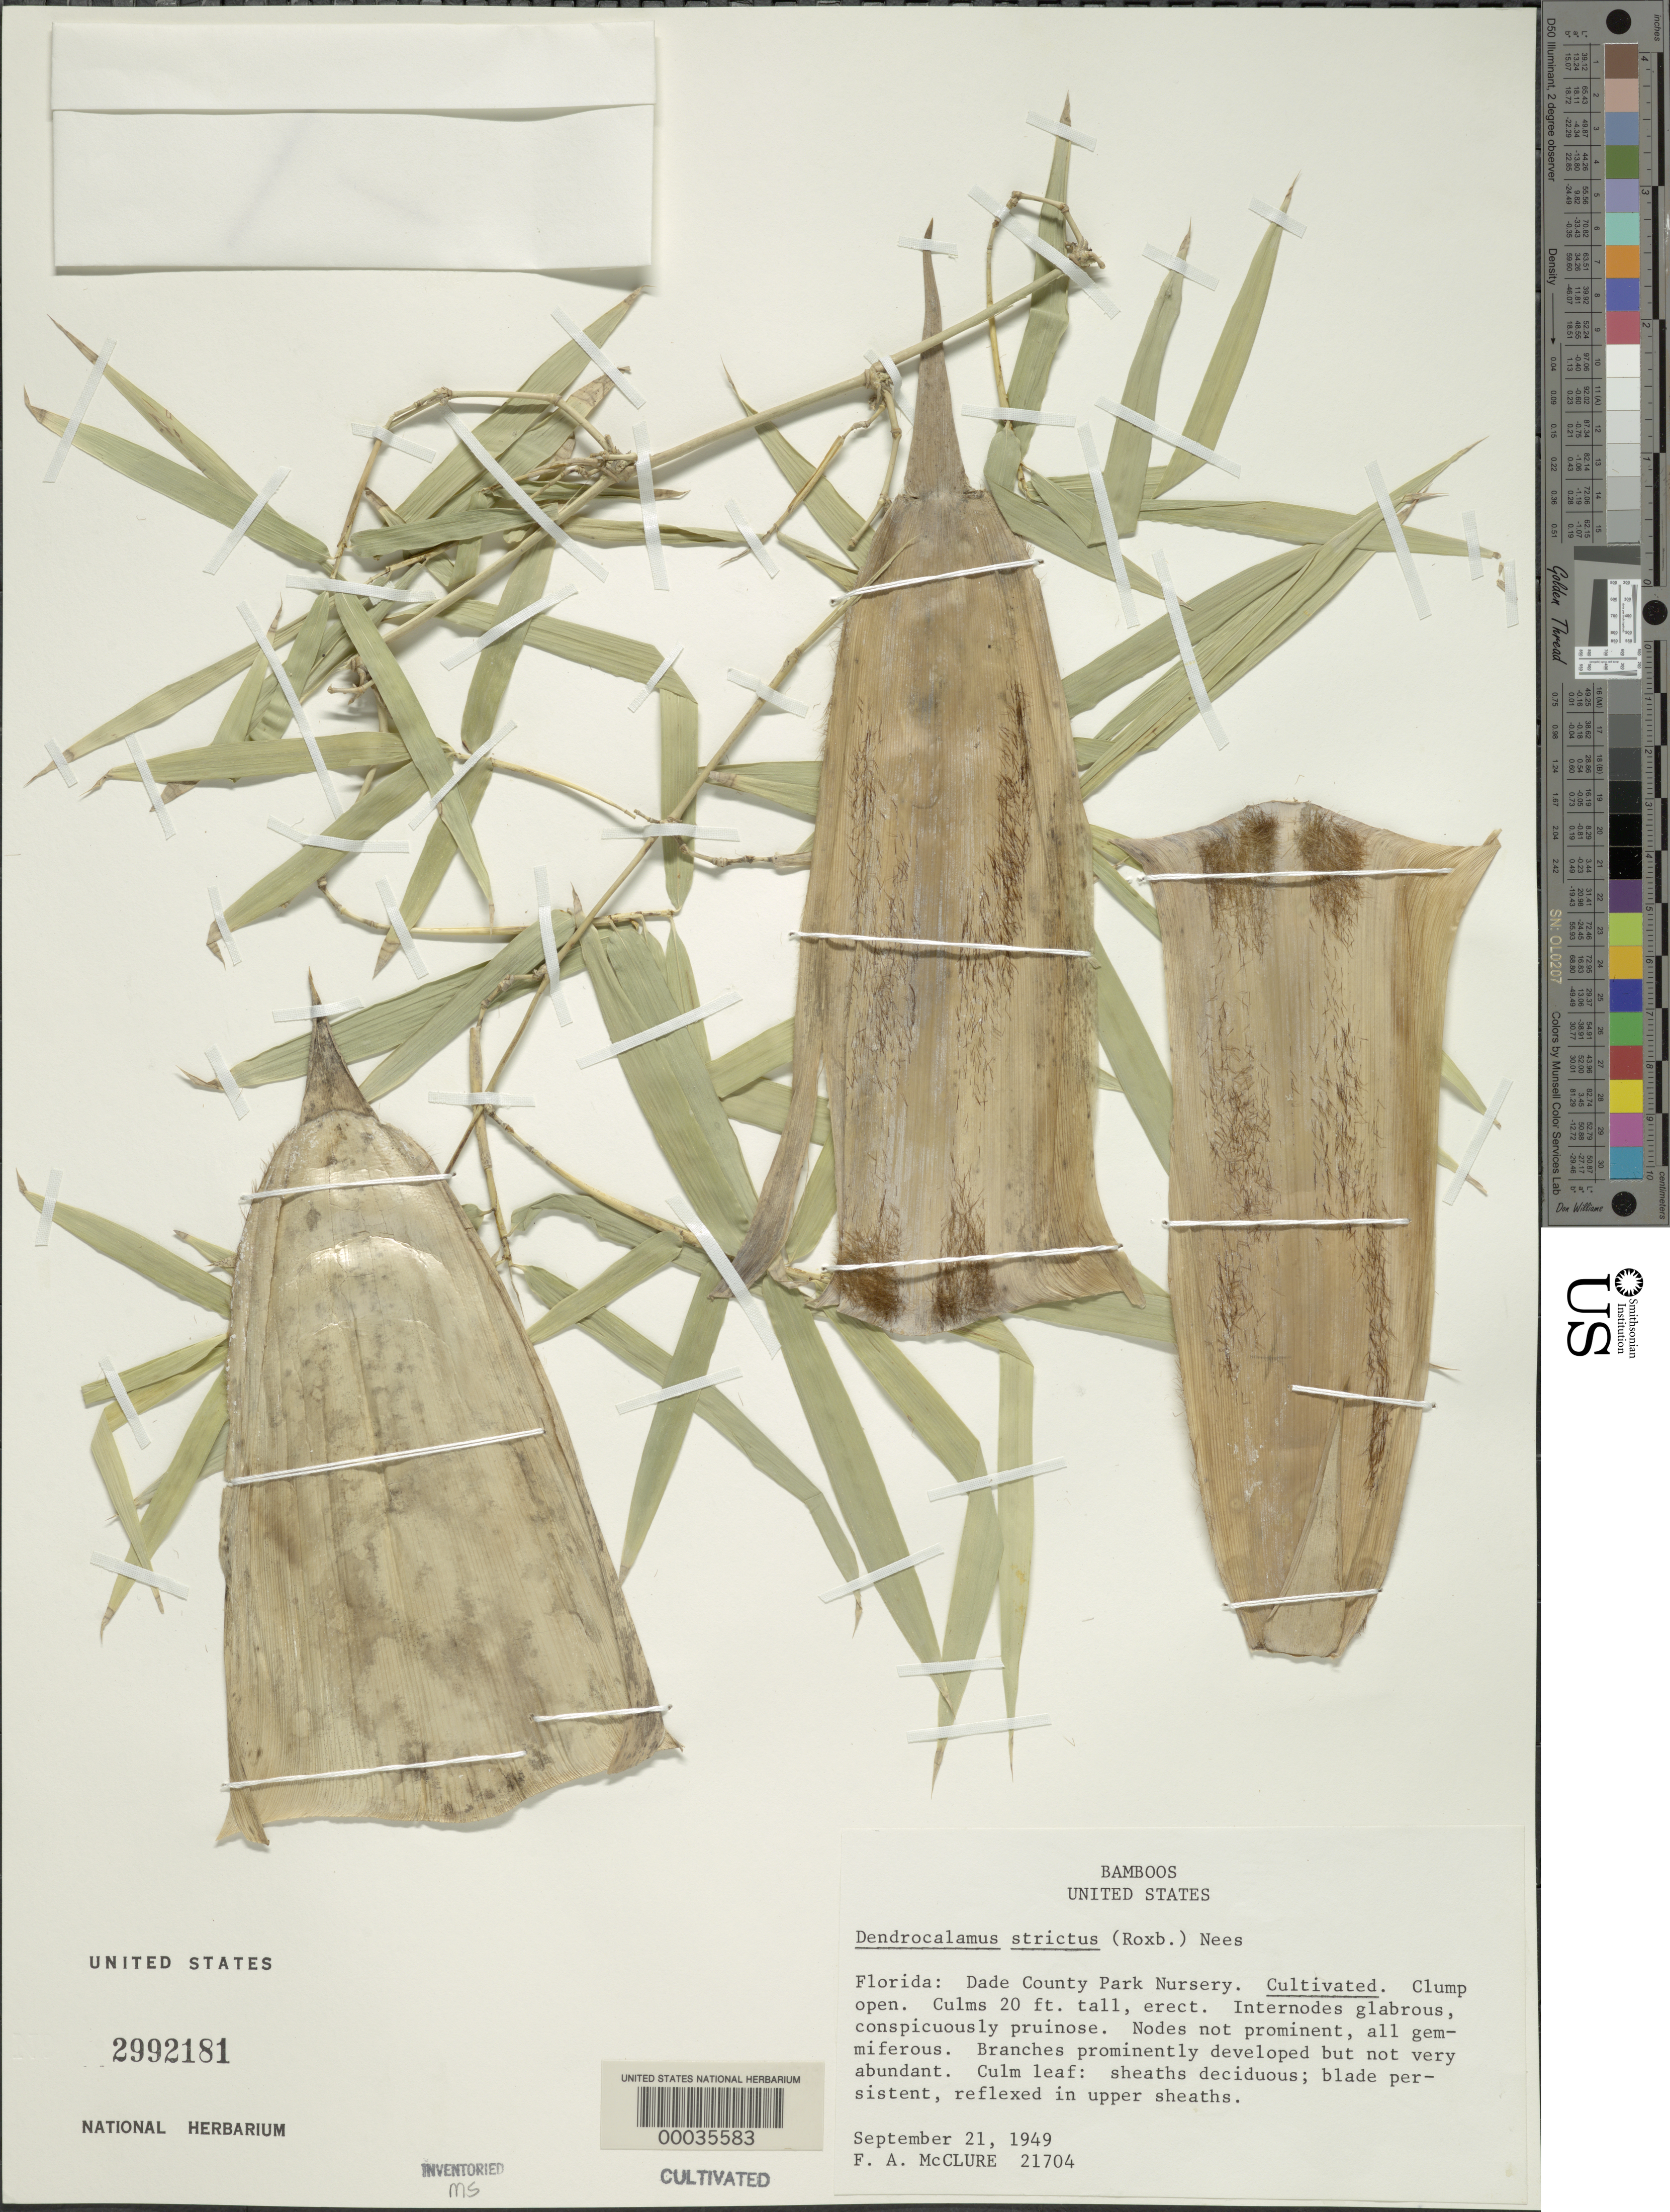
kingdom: Plantae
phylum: Tracheophyta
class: Liliopsida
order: Poales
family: Poaceae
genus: Dendrocalamus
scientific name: Dendrocalamus strictus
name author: (Roxb.) Nees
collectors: F. A. McClure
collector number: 21704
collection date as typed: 21 Sep 1949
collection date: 1949-09-21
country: United States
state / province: Florida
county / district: Dade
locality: Dade county park nursery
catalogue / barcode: US 2992181